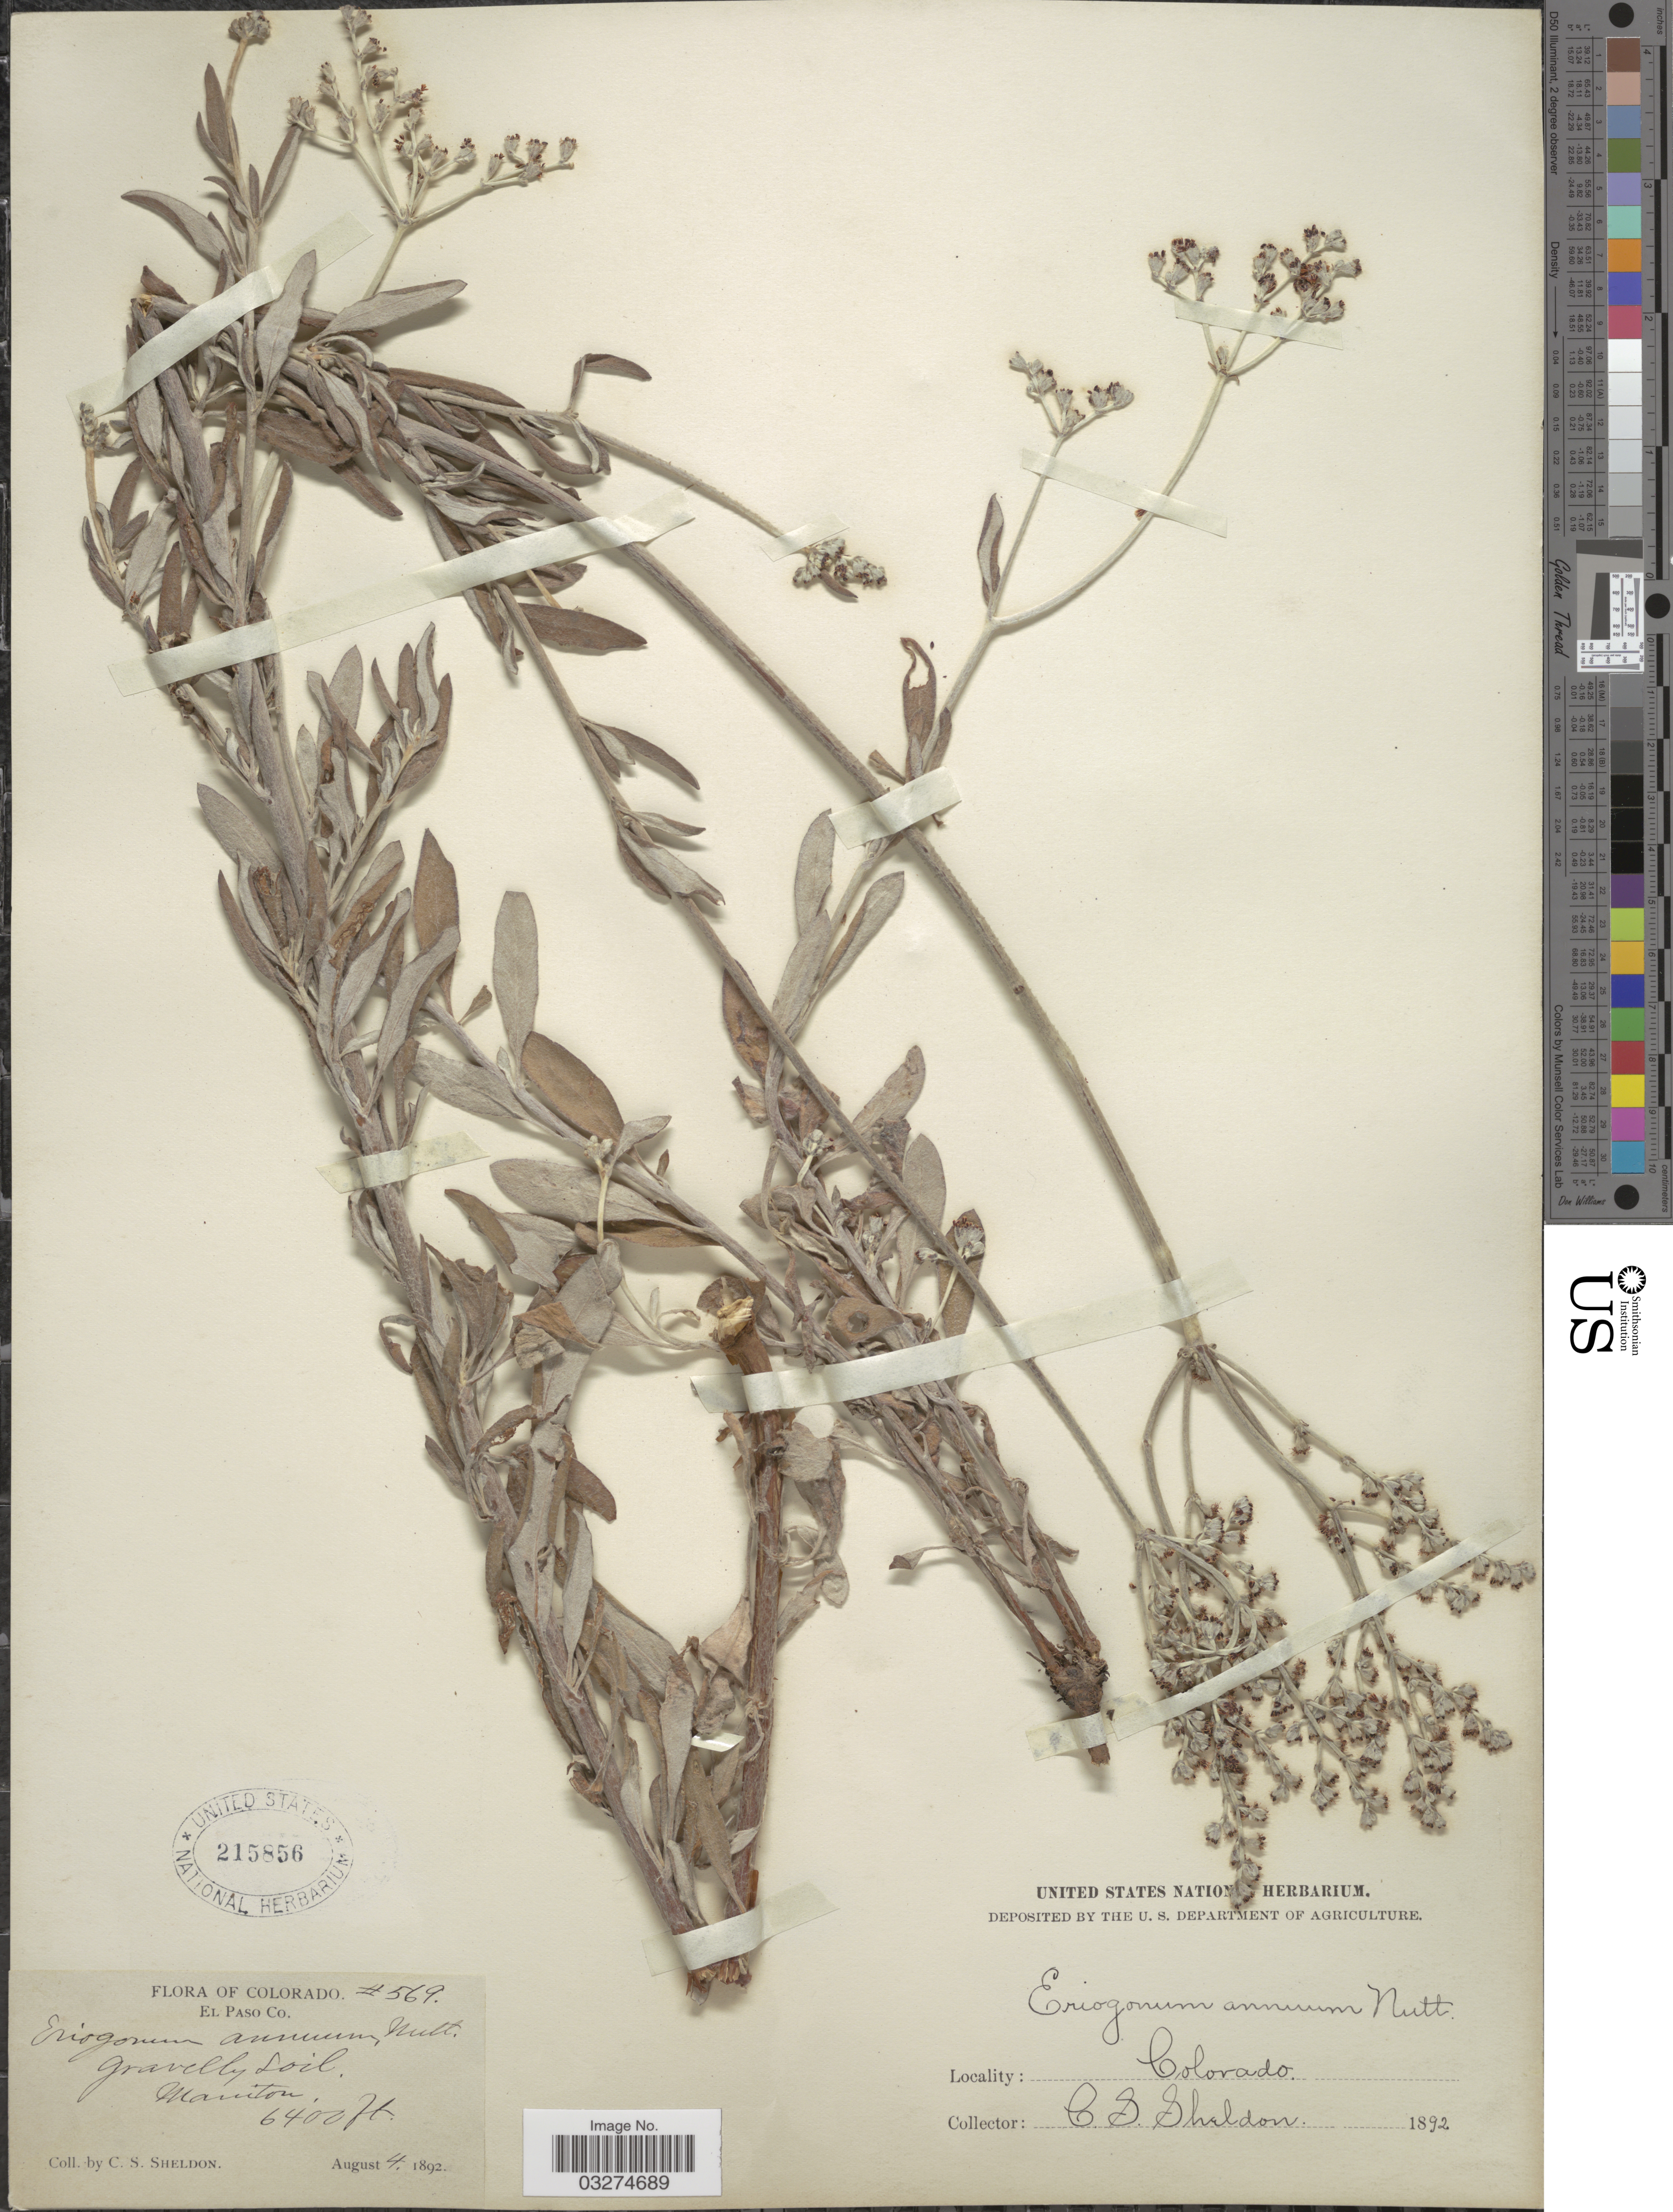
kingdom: Plantae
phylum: Tracheophyta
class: Magnoliopsida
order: Caryophyllales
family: Polygonaceae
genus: Eriogonum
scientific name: Eriogonum annuum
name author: Nutt.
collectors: C. S. Sheldon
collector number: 569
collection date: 1892-08-04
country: United States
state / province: Colorado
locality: El Paso Co. Manitou.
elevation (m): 1951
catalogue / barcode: US 215856